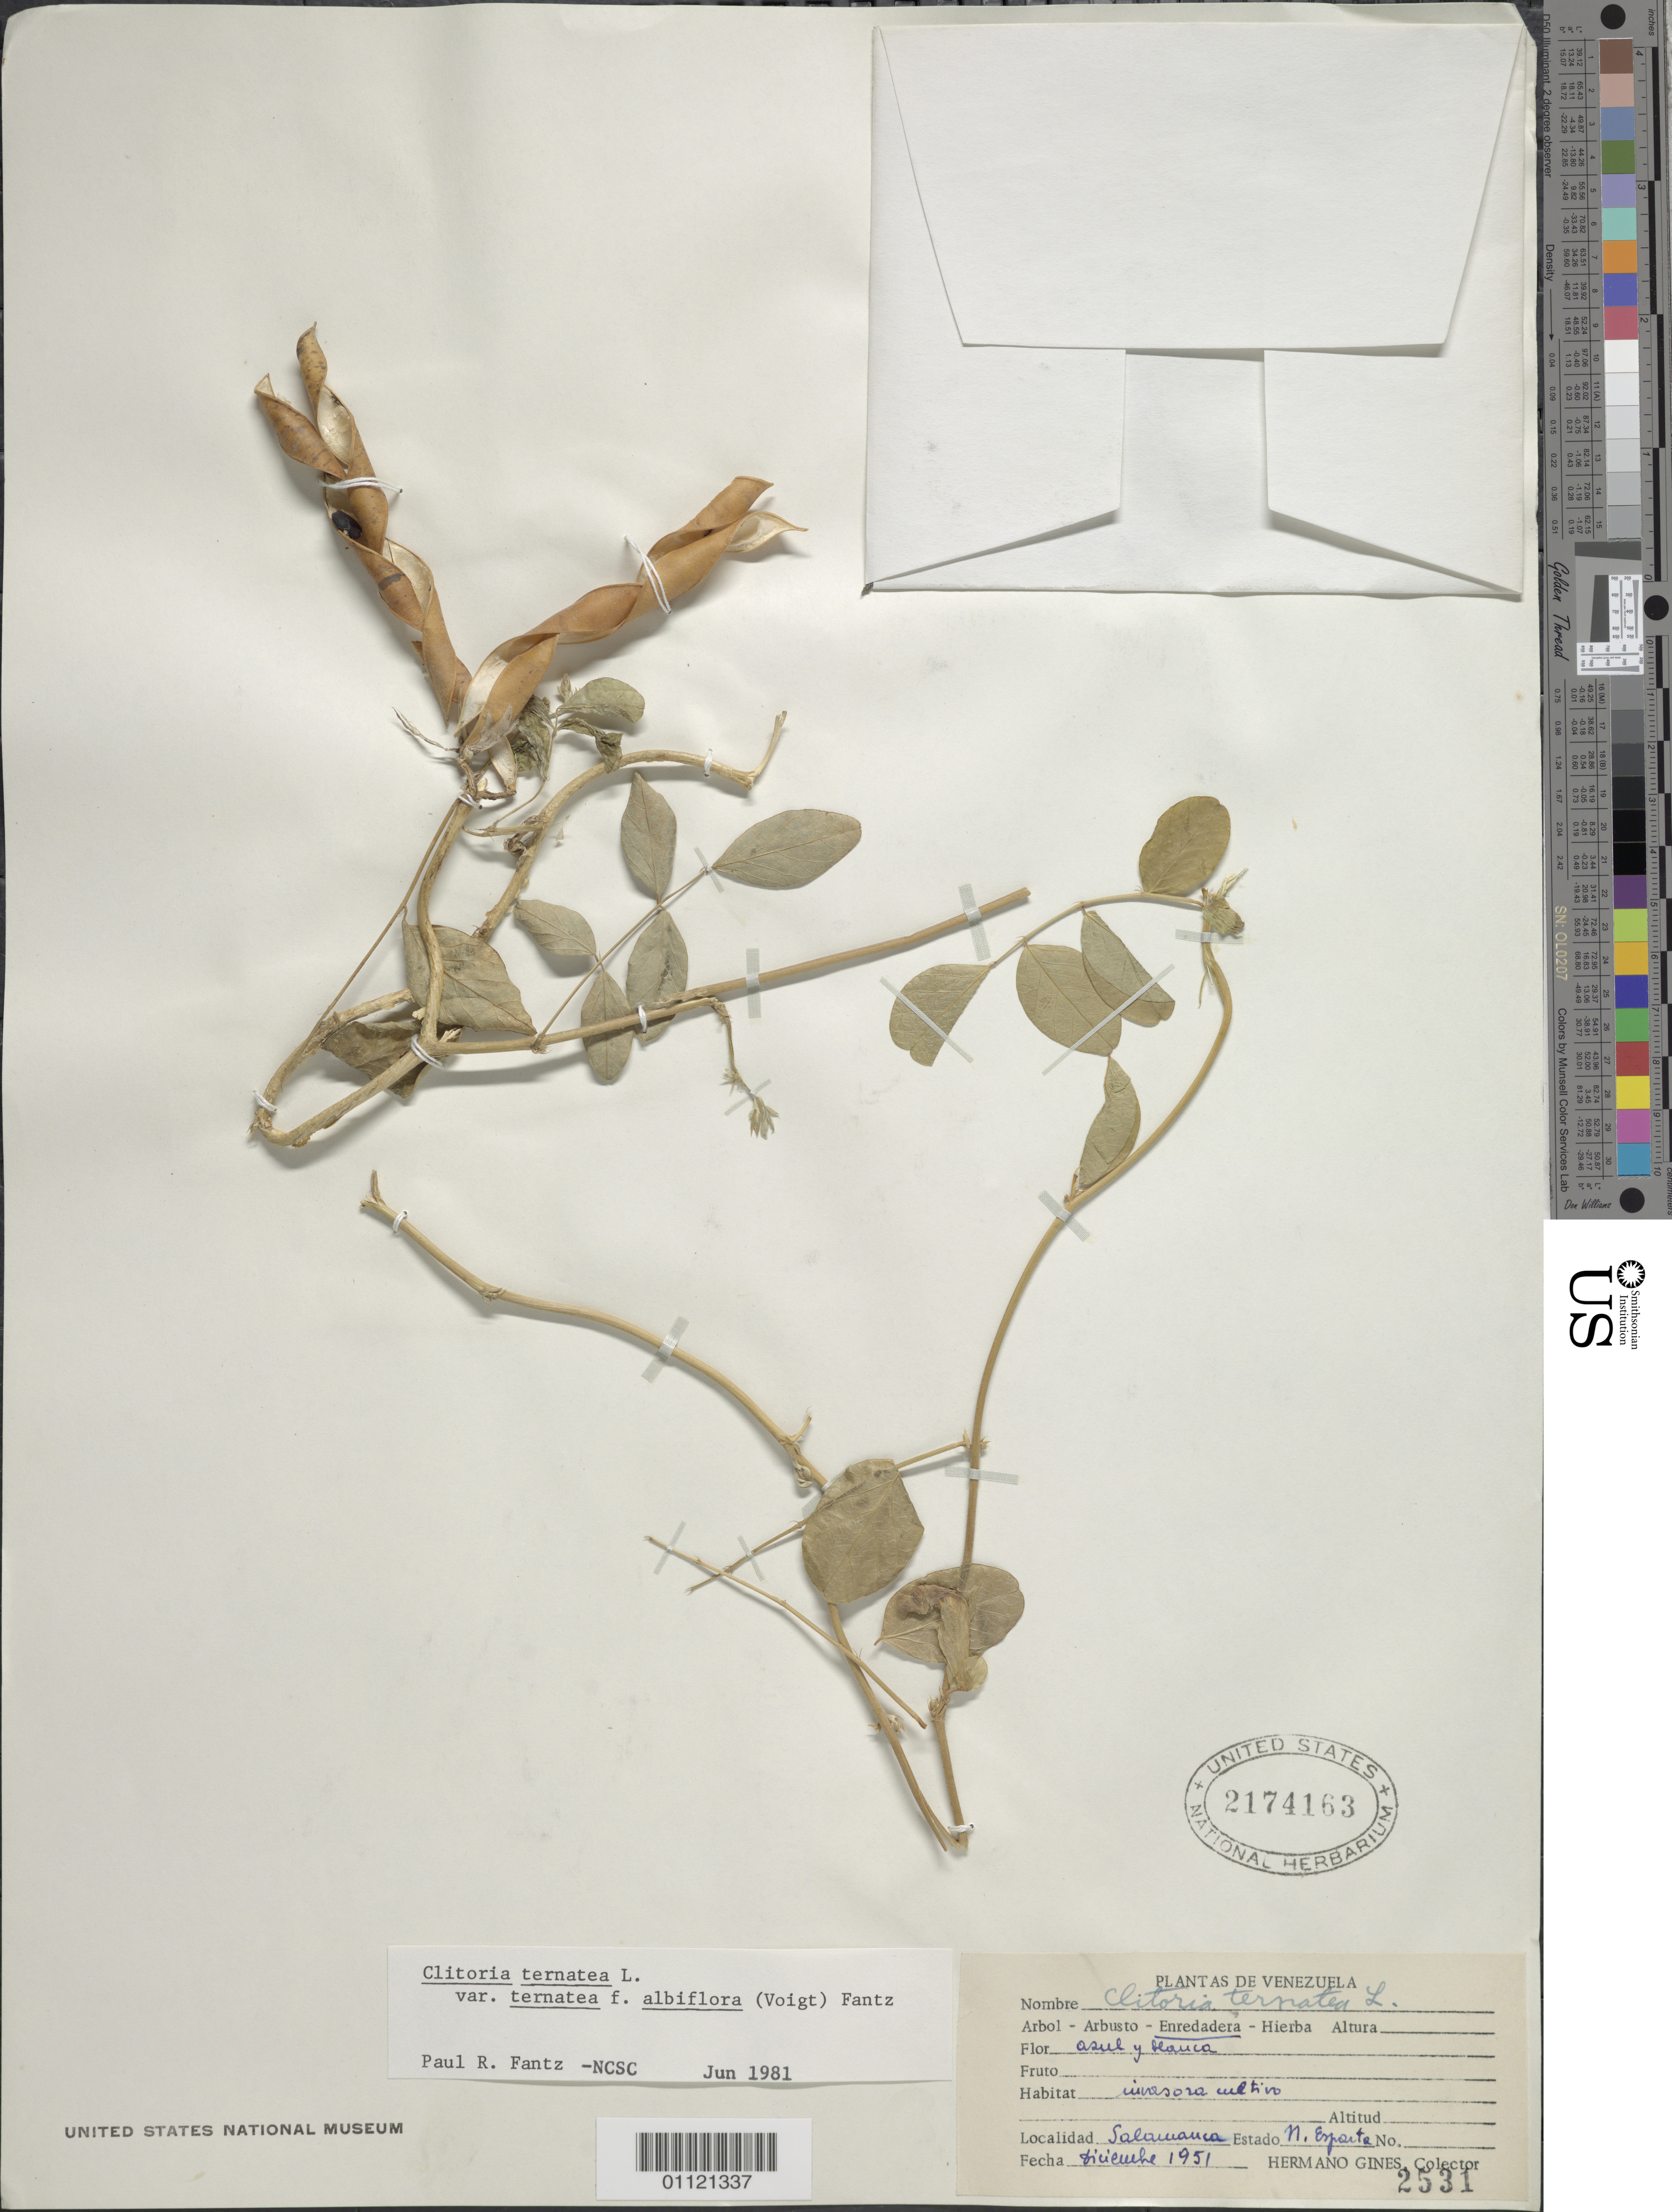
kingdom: Plantae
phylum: Tracheophyta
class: Magnoliopsida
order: Fabales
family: Fabaceae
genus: Clitoria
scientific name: Clitoria ternatea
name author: L.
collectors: Bro. Gines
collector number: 2531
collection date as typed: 01 Dec 1951 to 31 Dec 1951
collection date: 1951-12-01/1951-12-31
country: Venezuela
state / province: Nueva Esparta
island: Margarita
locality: Salamanca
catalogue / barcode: US 2174163